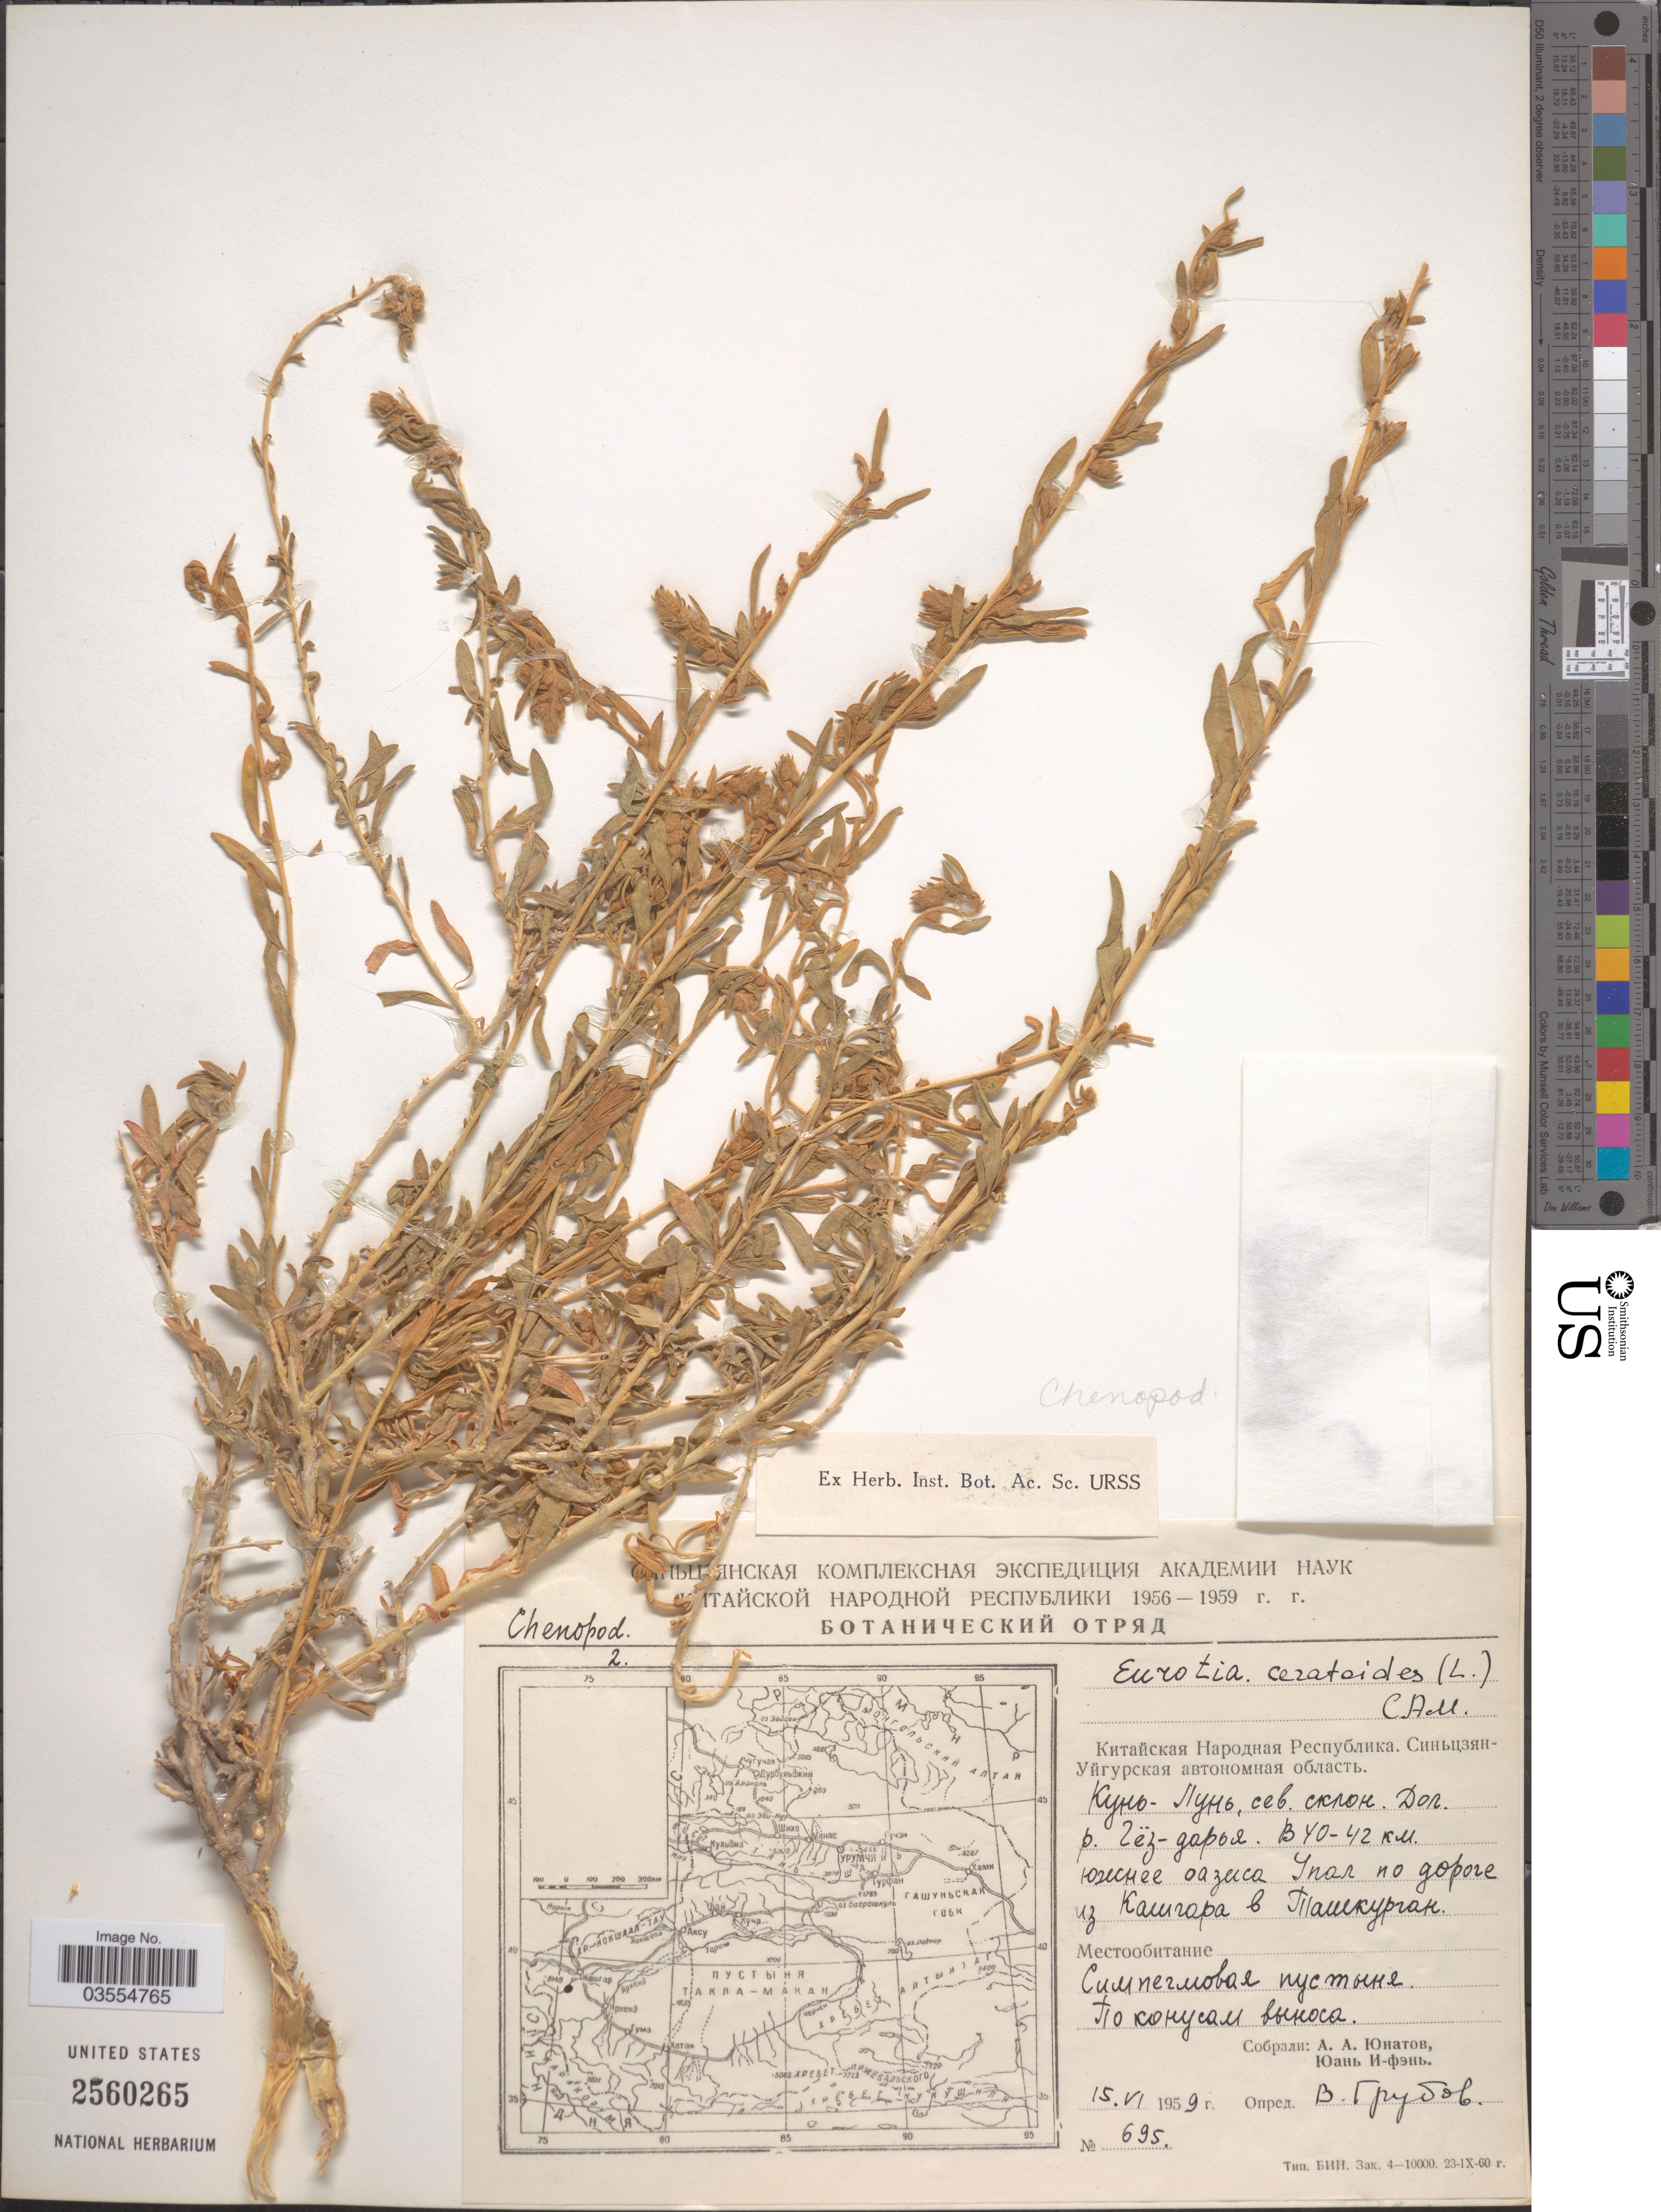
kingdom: Plantae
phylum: Tracheophyta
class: Magnoliopsida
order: Caryophyllales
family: Amaranthaceae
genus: Krascheninnikovia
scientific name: Krascheninnikovia ceratoides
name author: (L.) Gueldenst.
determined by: U.S. National Herbarium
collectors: A. Unatov & X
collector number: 695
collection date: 1959-06-15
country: China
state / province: Xinjiang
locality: North slope of Kunlun, Valley of river Gez-Darya, 40-42 k S of Upal oasis along road from Kashgar to Tashkurgan.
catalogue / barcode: US 2560265